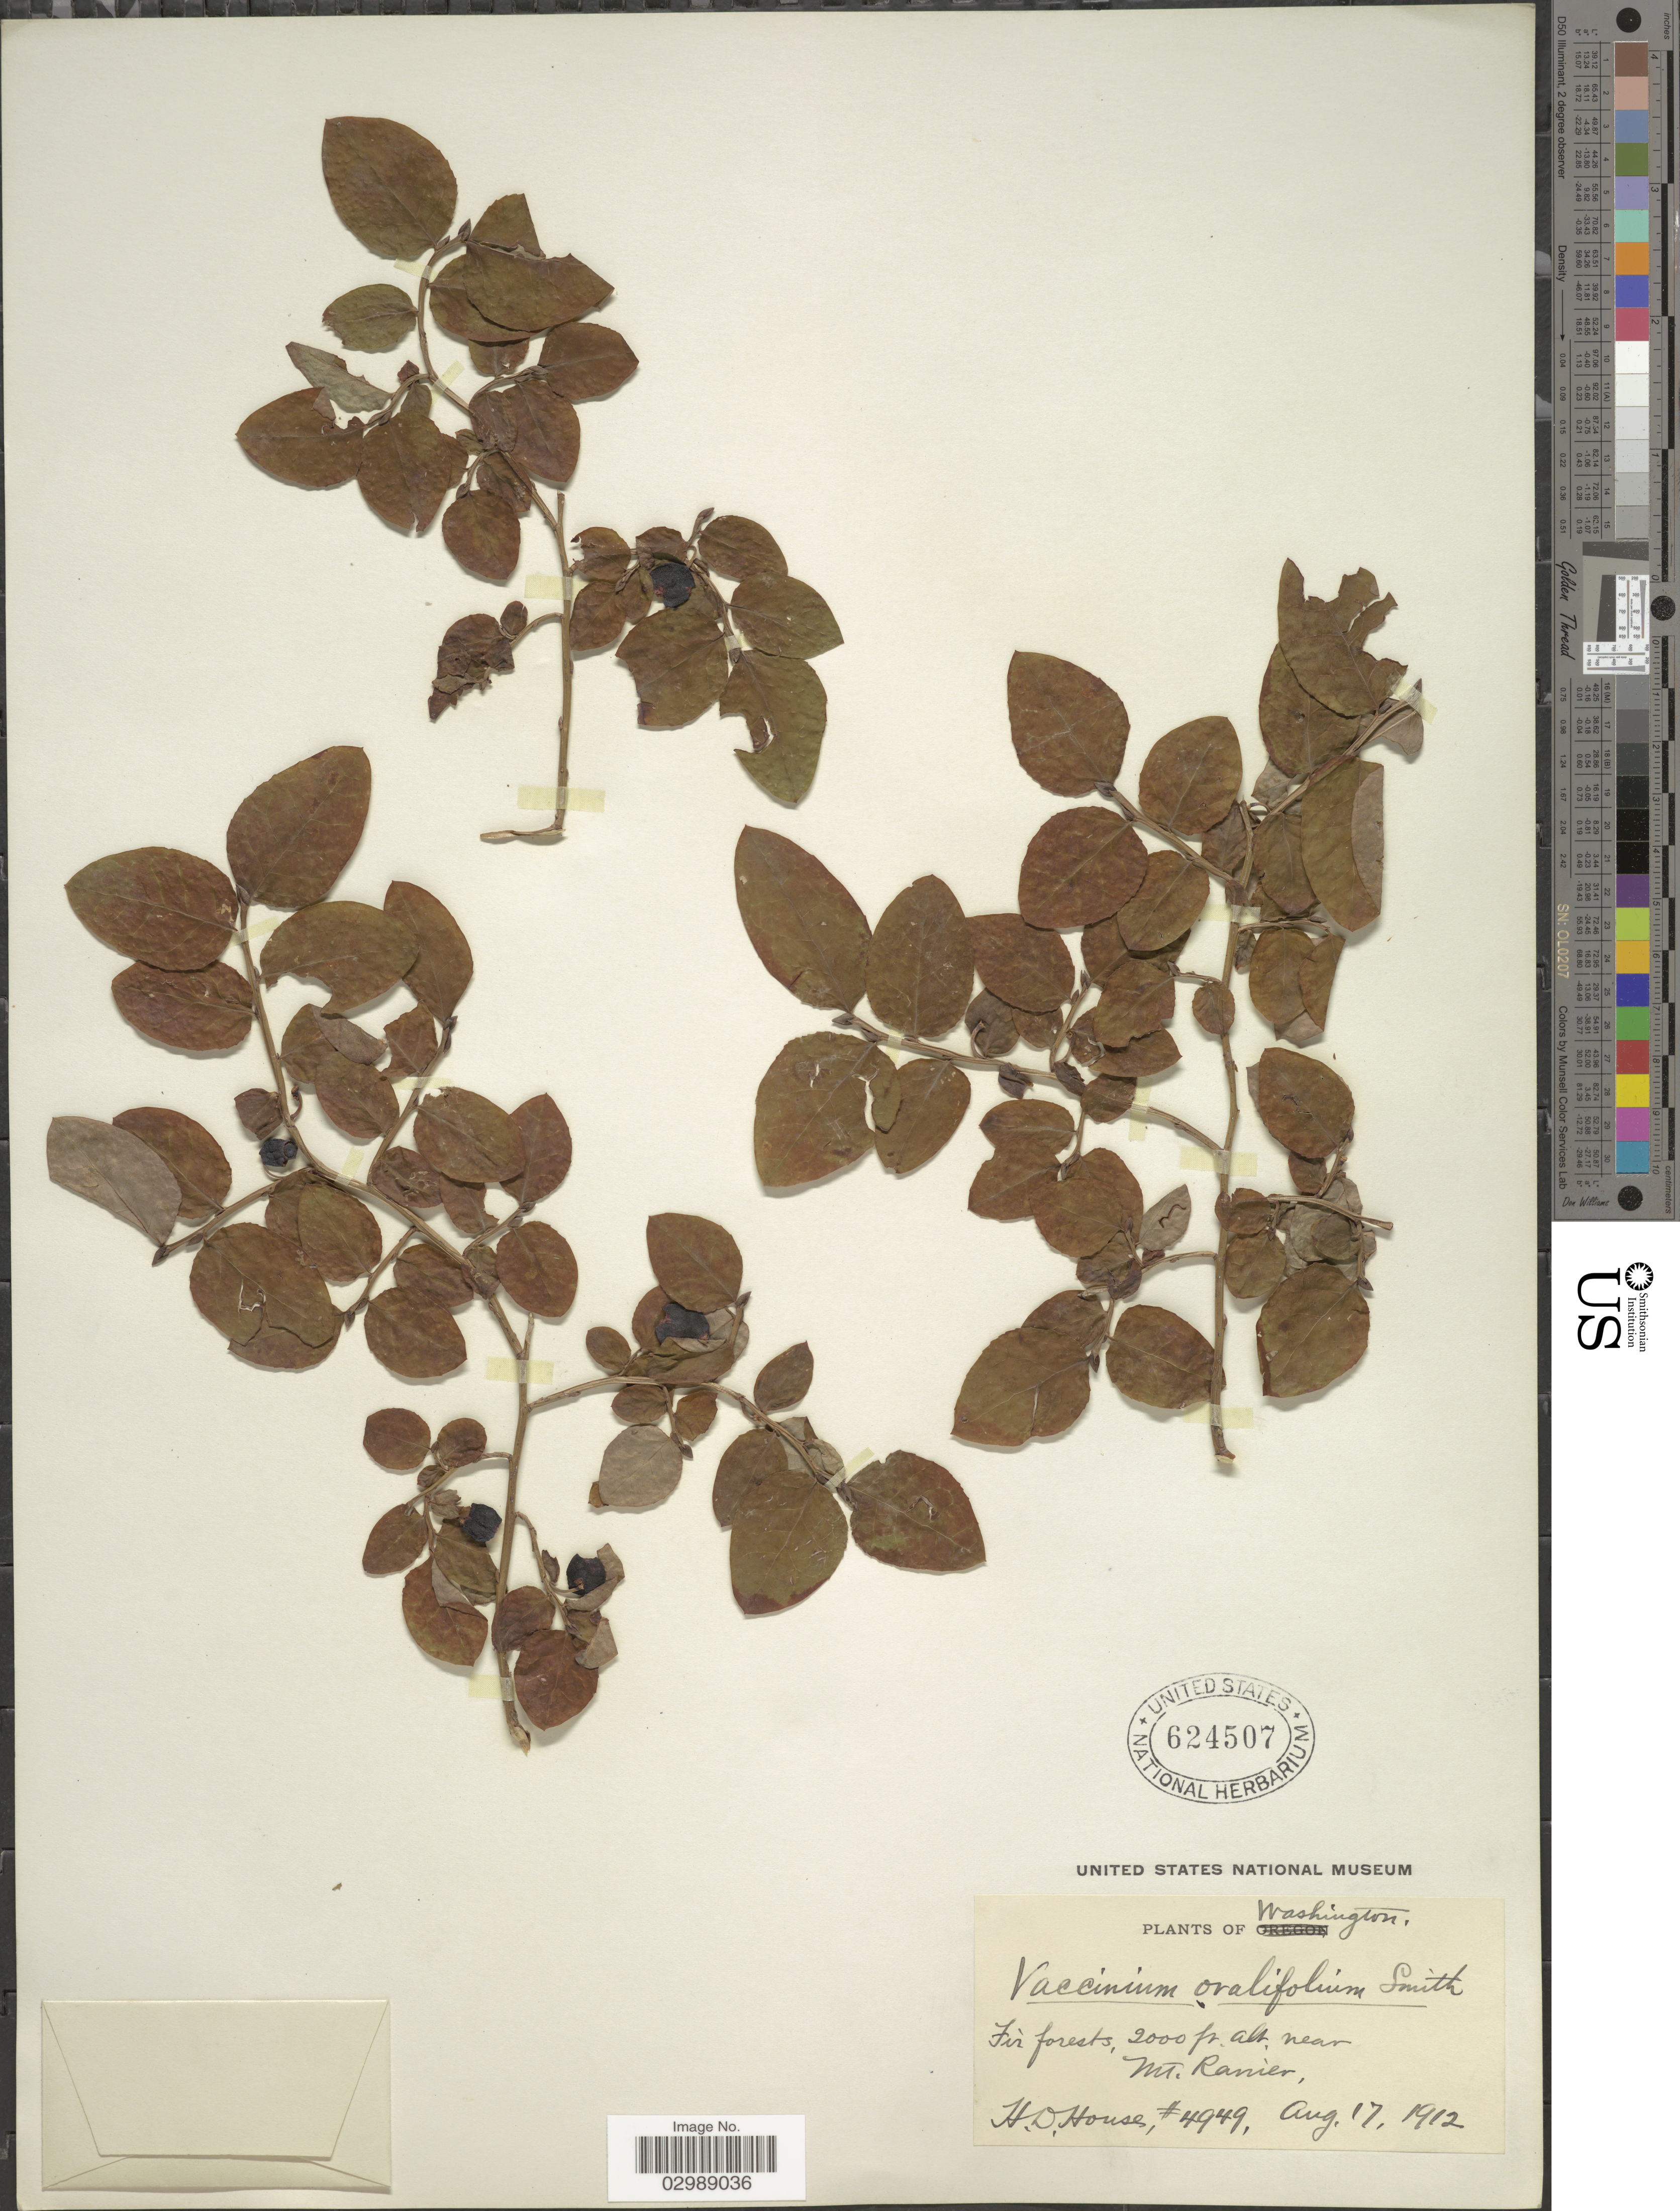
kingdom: Plantae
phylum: Tracheophyta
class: Magnoliopsida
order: Ericales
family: Ericaceae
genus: Vaccinium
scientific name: Vaccinium ovalifolium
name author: Sm.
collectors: H. D. House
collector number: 4949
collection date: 1912-08-17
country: United States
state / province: Washington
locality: Near Mt. Rainier.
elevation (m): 610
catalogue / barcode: US 624507